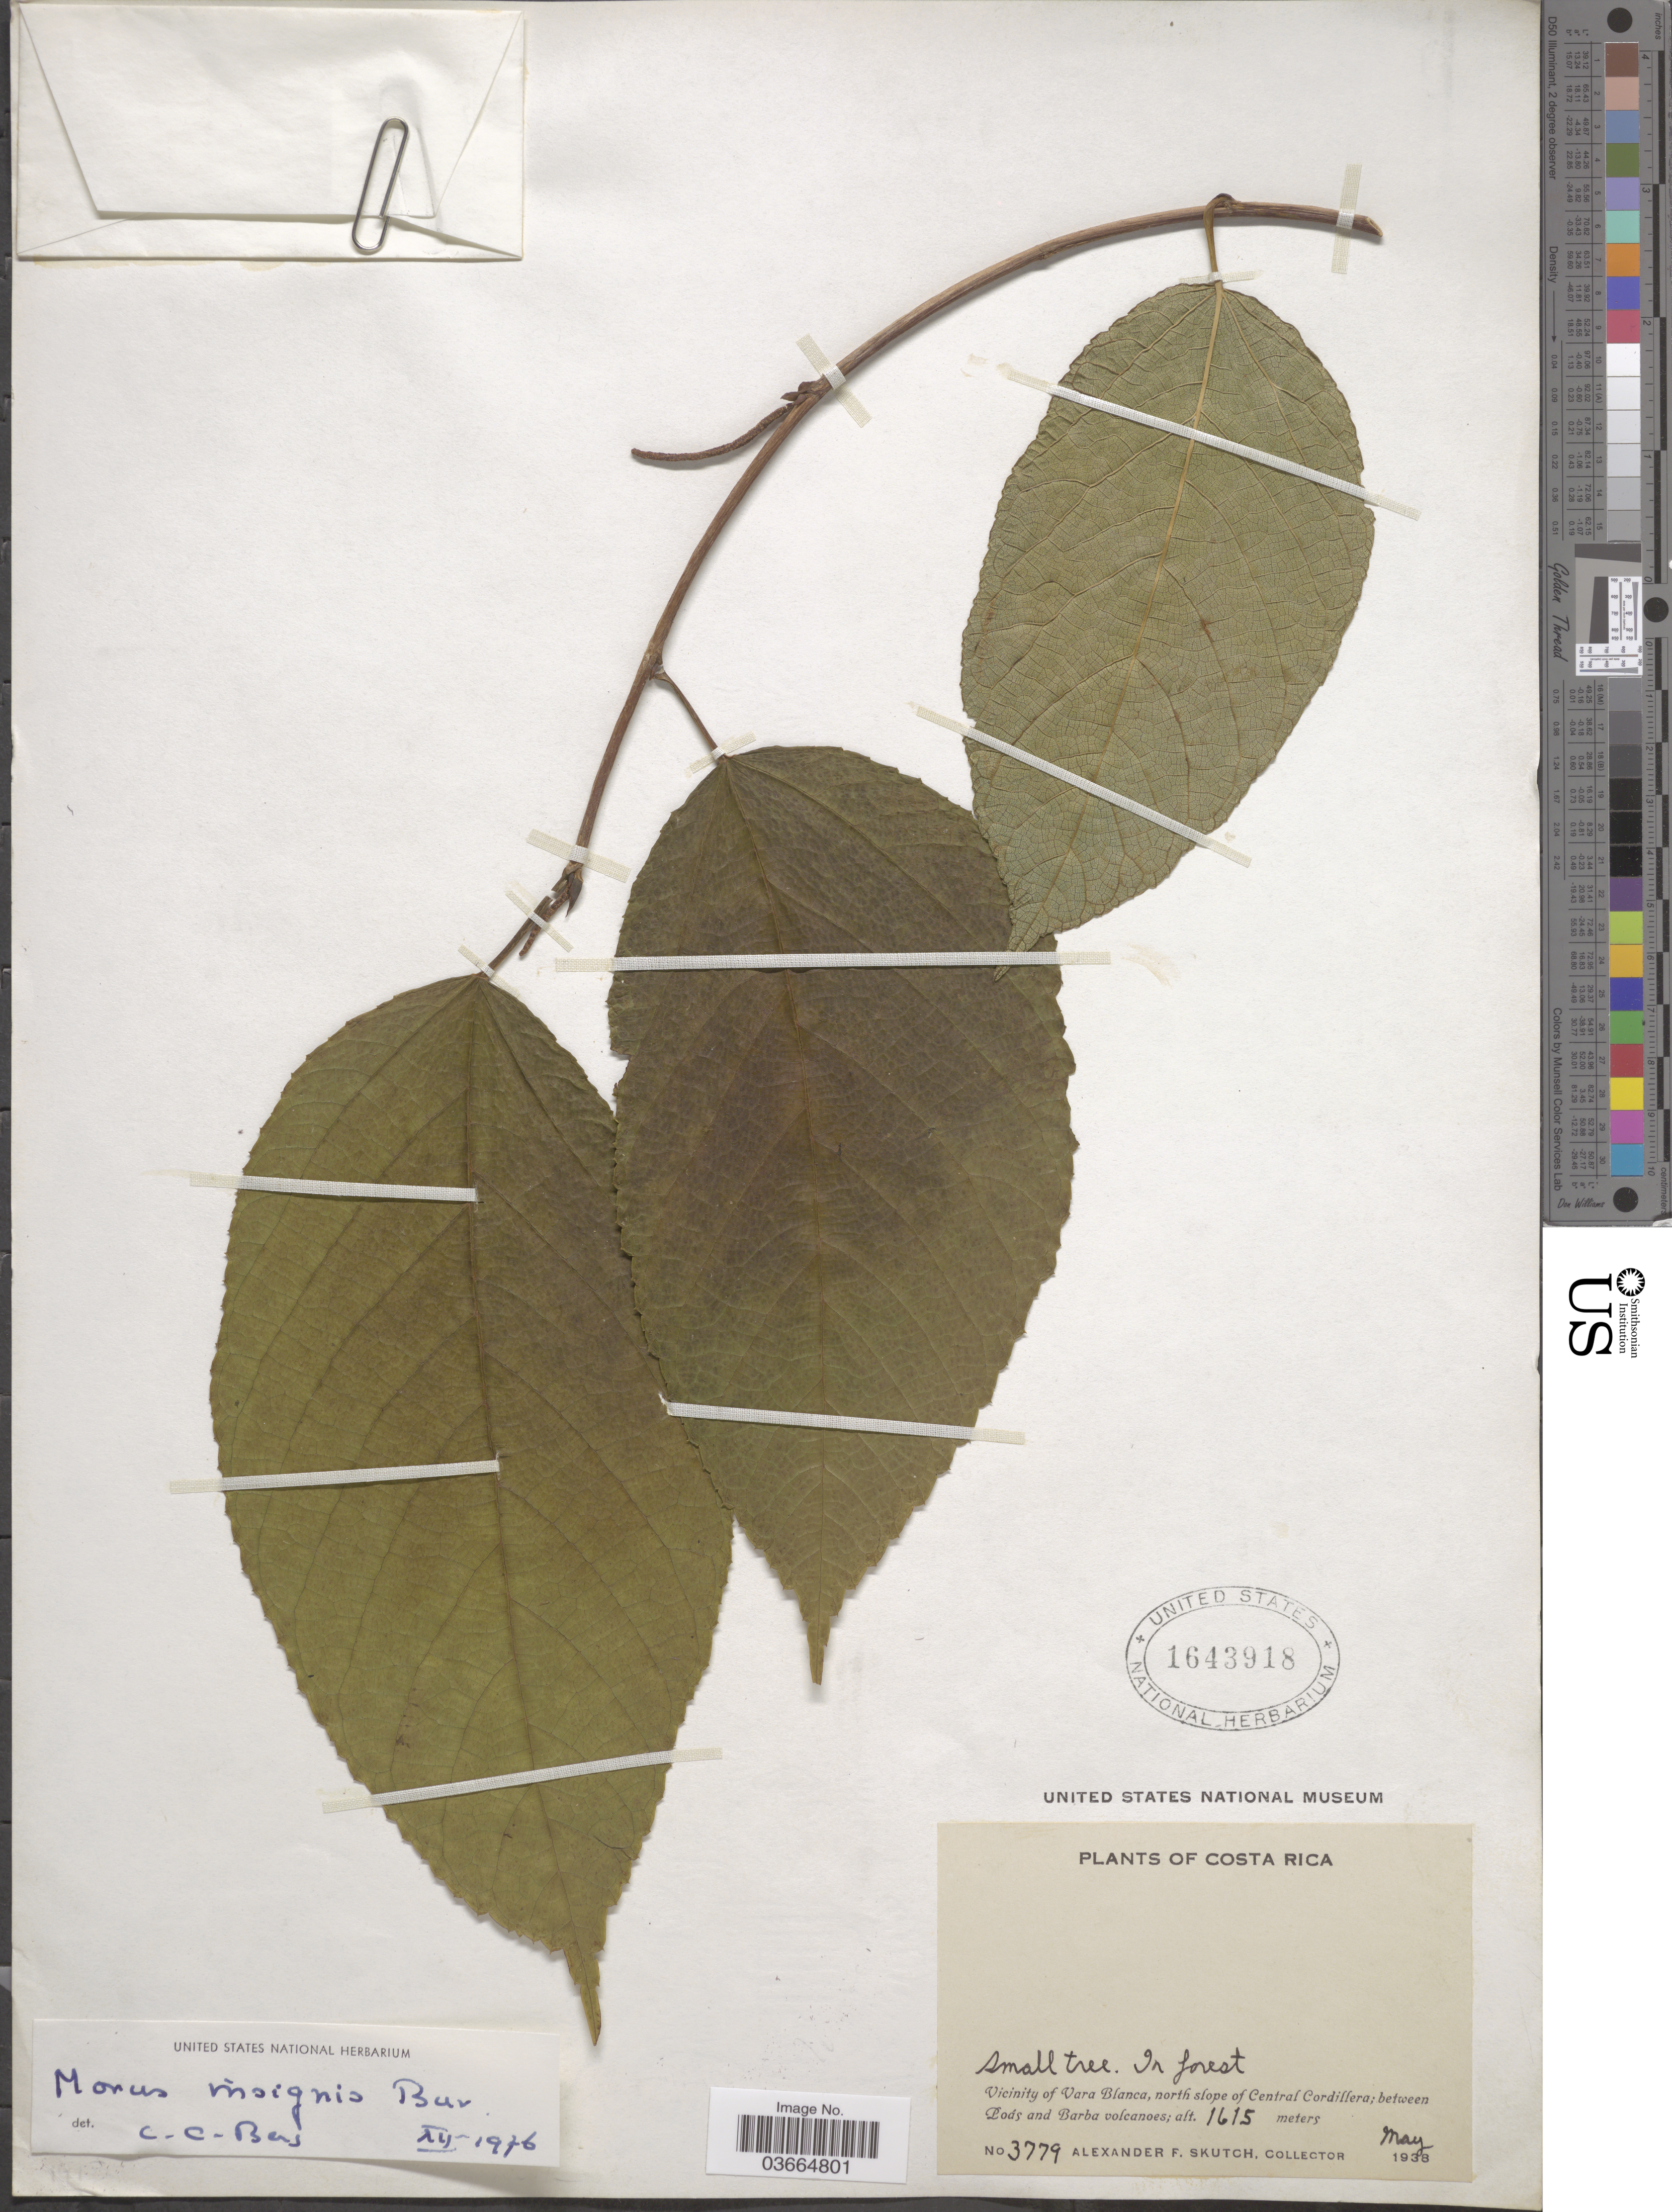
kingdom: Plantae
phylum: Tracheophyta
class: Magnoliopsida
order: Rosales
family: Moraceae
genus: Paratrophis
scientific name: Paratrophis insignis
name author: (Bureau) E. M. Gardner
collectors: A. F. Skutch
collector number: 3779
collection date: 1938-05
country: Costa Rica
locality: Vicinity of Vara Blanca, north slope of Central Cordillera; between Poás and Barba volcanoes.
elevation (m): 1615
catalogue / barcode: US 1643918